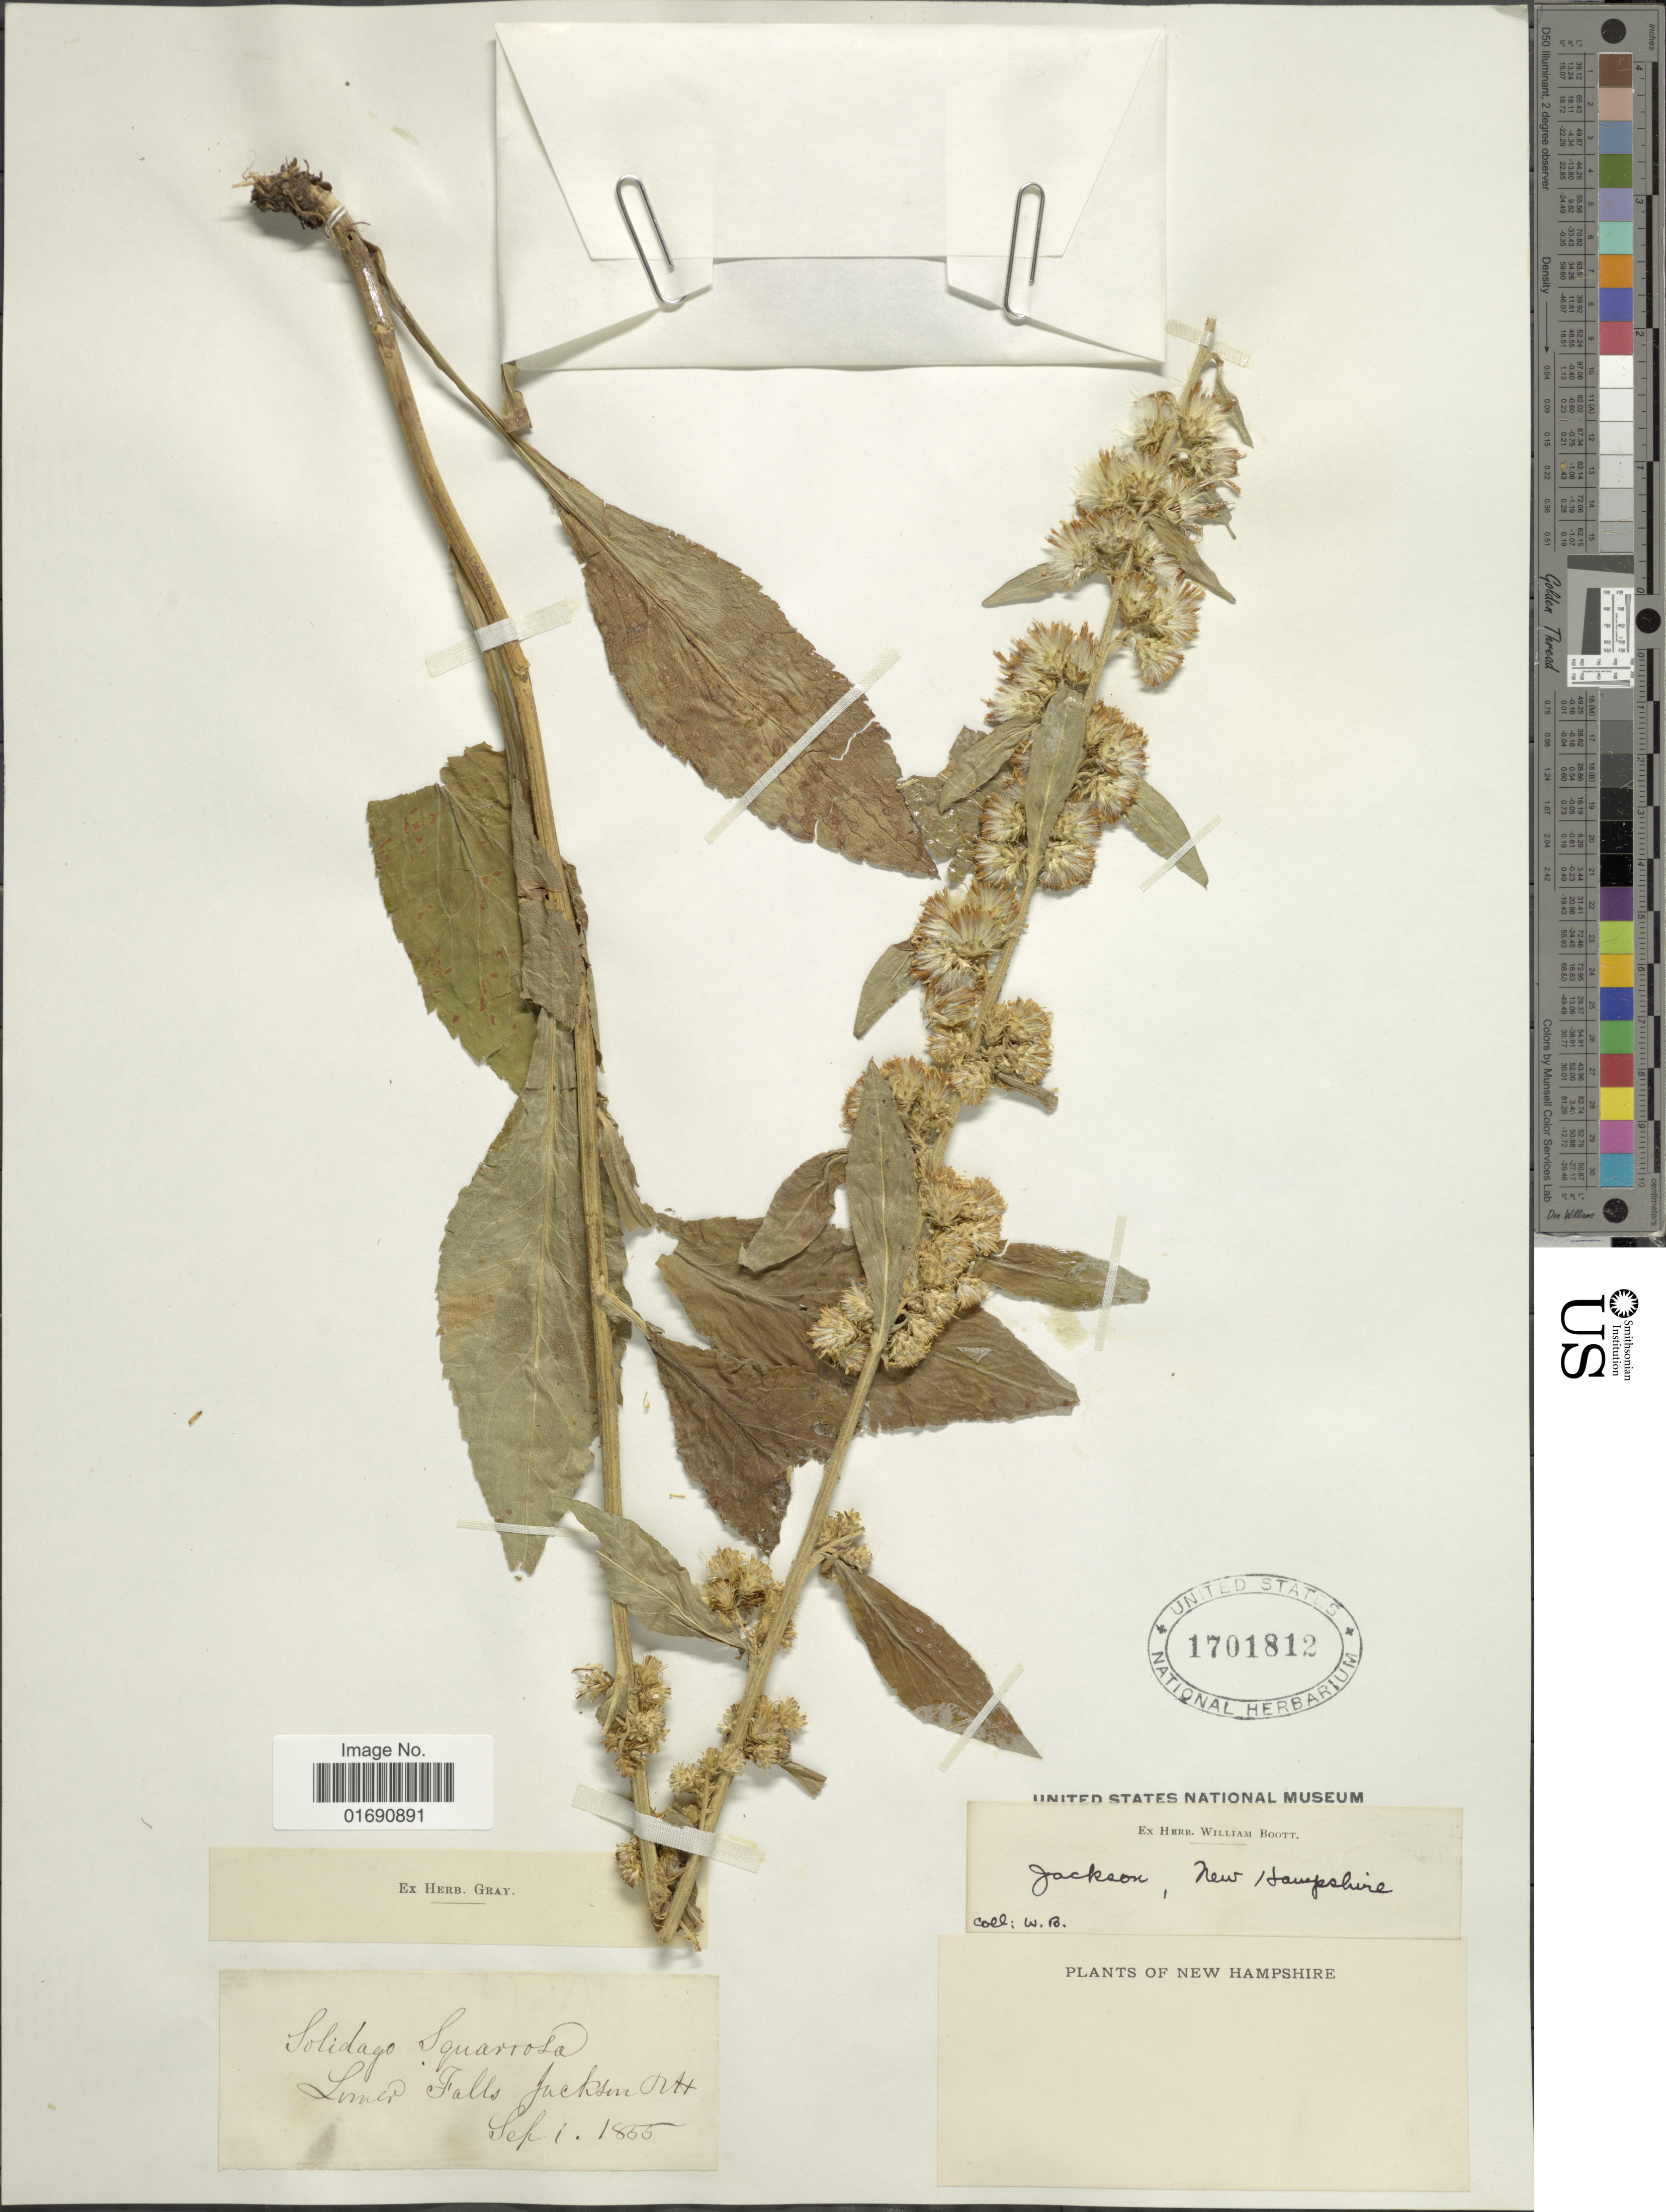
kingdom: Plantae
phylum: Tracheophyta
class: Magnoliopsida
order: Asterales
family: Asteraceae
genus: Solidago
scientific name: Solidago squarrosa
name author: Muhl.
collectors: W. Boott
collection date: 1855-09-01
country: United States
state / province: New Hampshire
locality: Lomer Falls Jackson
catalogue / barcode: US 1701812